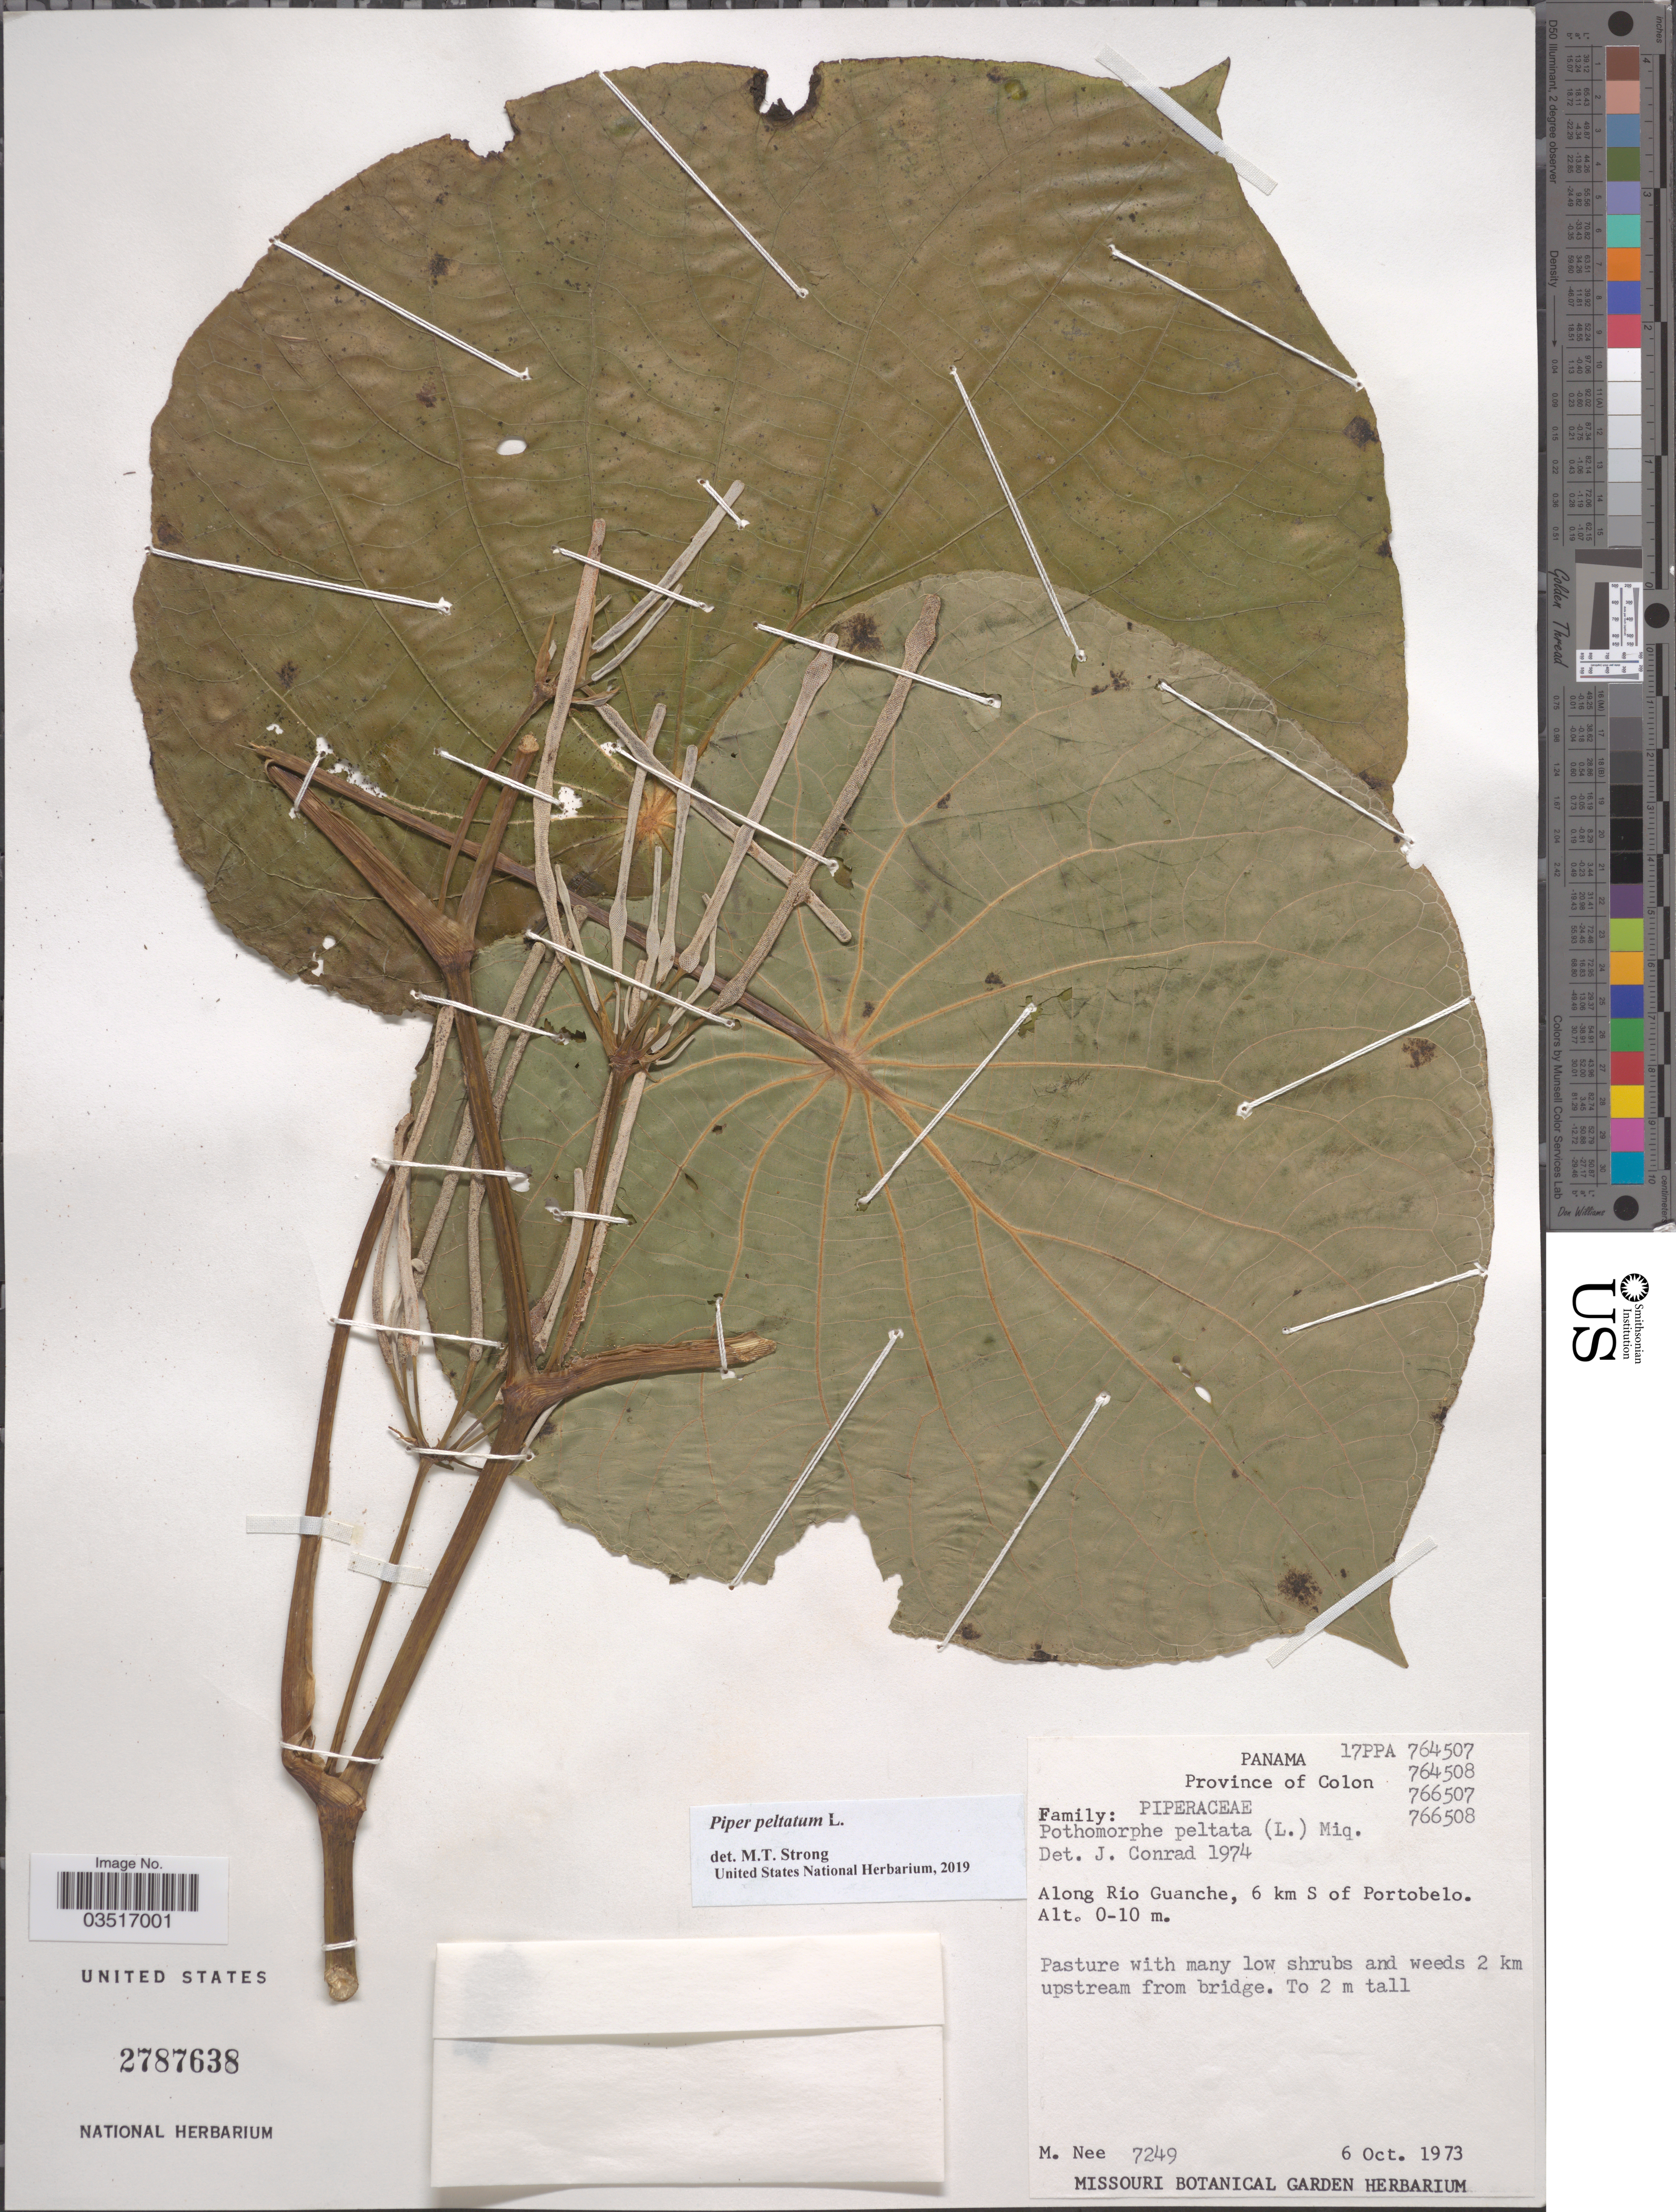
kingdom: Plantae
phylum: Tracheophyta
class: Magnoliopsida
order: Piperales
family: Piperaceae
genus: Piper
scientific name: Piper peltatum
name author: L.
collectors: M. Nee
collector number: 7249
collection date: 1973-10-06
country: Panama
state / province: Colón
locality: Province of Colon. Along Rio Guanche, 6 km S of Portobelo.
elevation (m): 0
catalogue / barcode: US 2787638